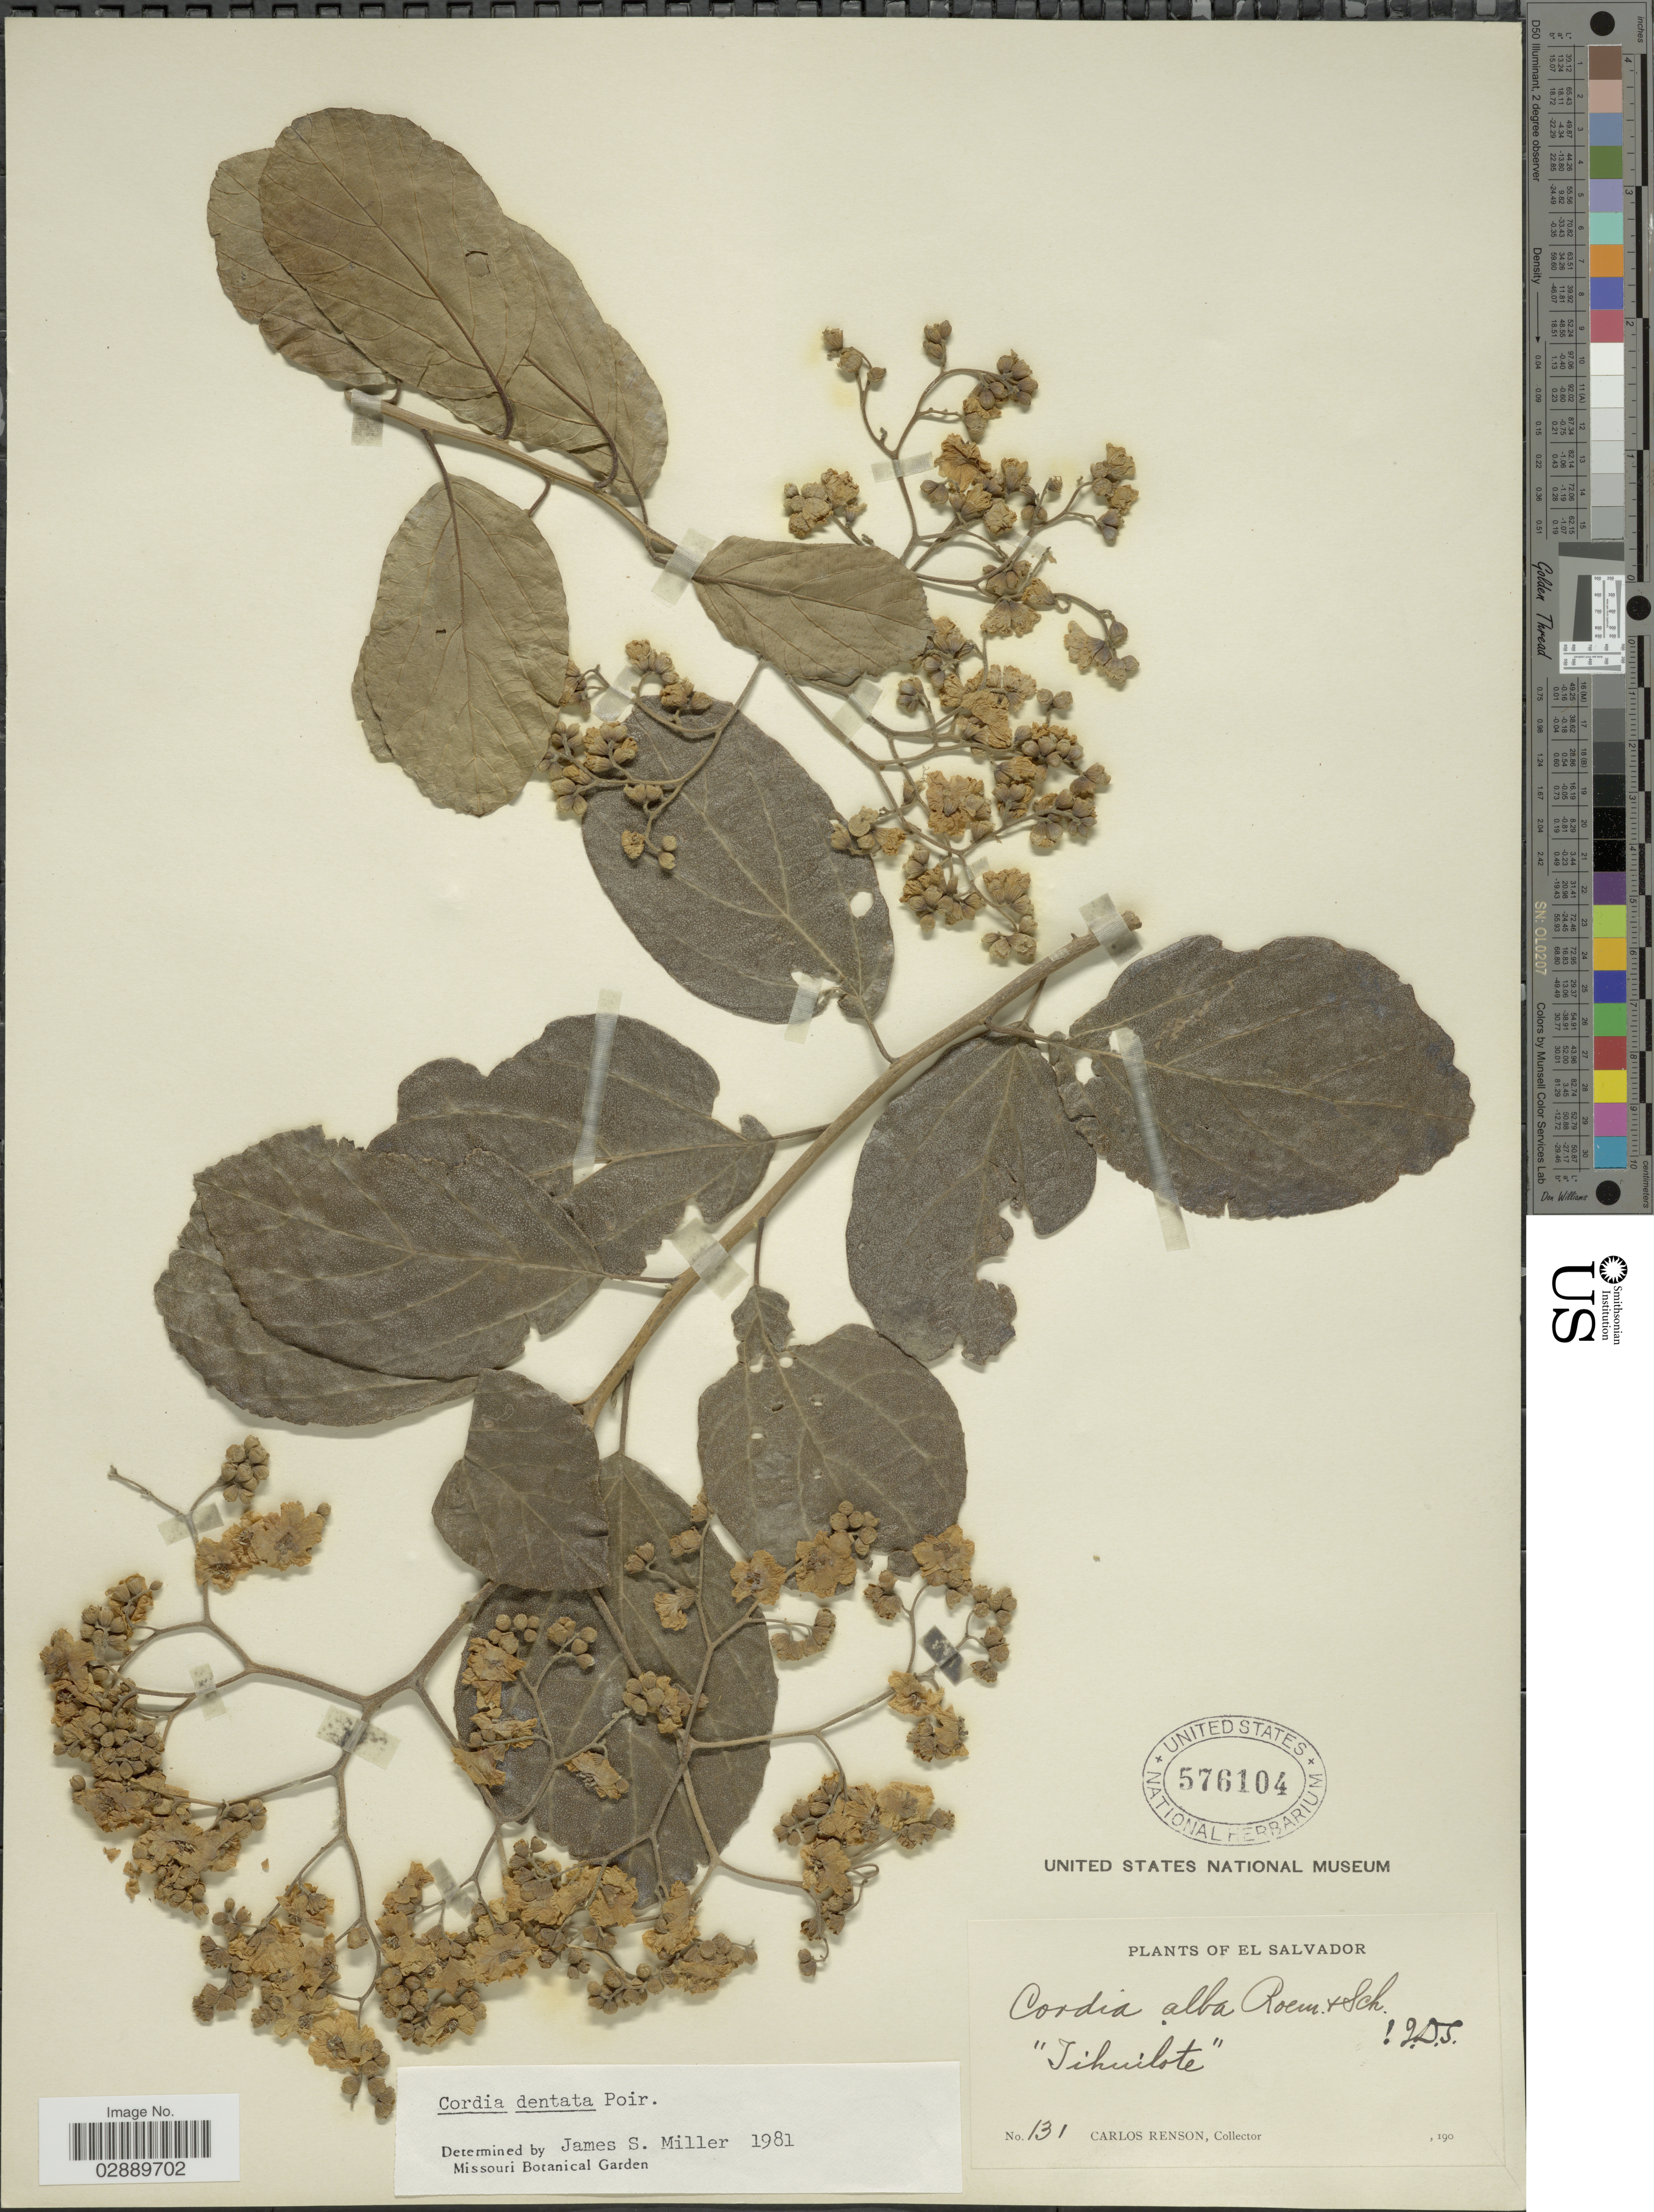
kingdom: Plantae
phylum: Tracheophyta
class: Magnoliopsida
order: Boraginales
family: Cordiaceae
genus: Cordia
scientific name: Cordia dentata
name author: Poir.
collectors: C. Renson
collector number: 131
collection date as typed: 190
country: El Salvador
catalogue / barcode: US 576104